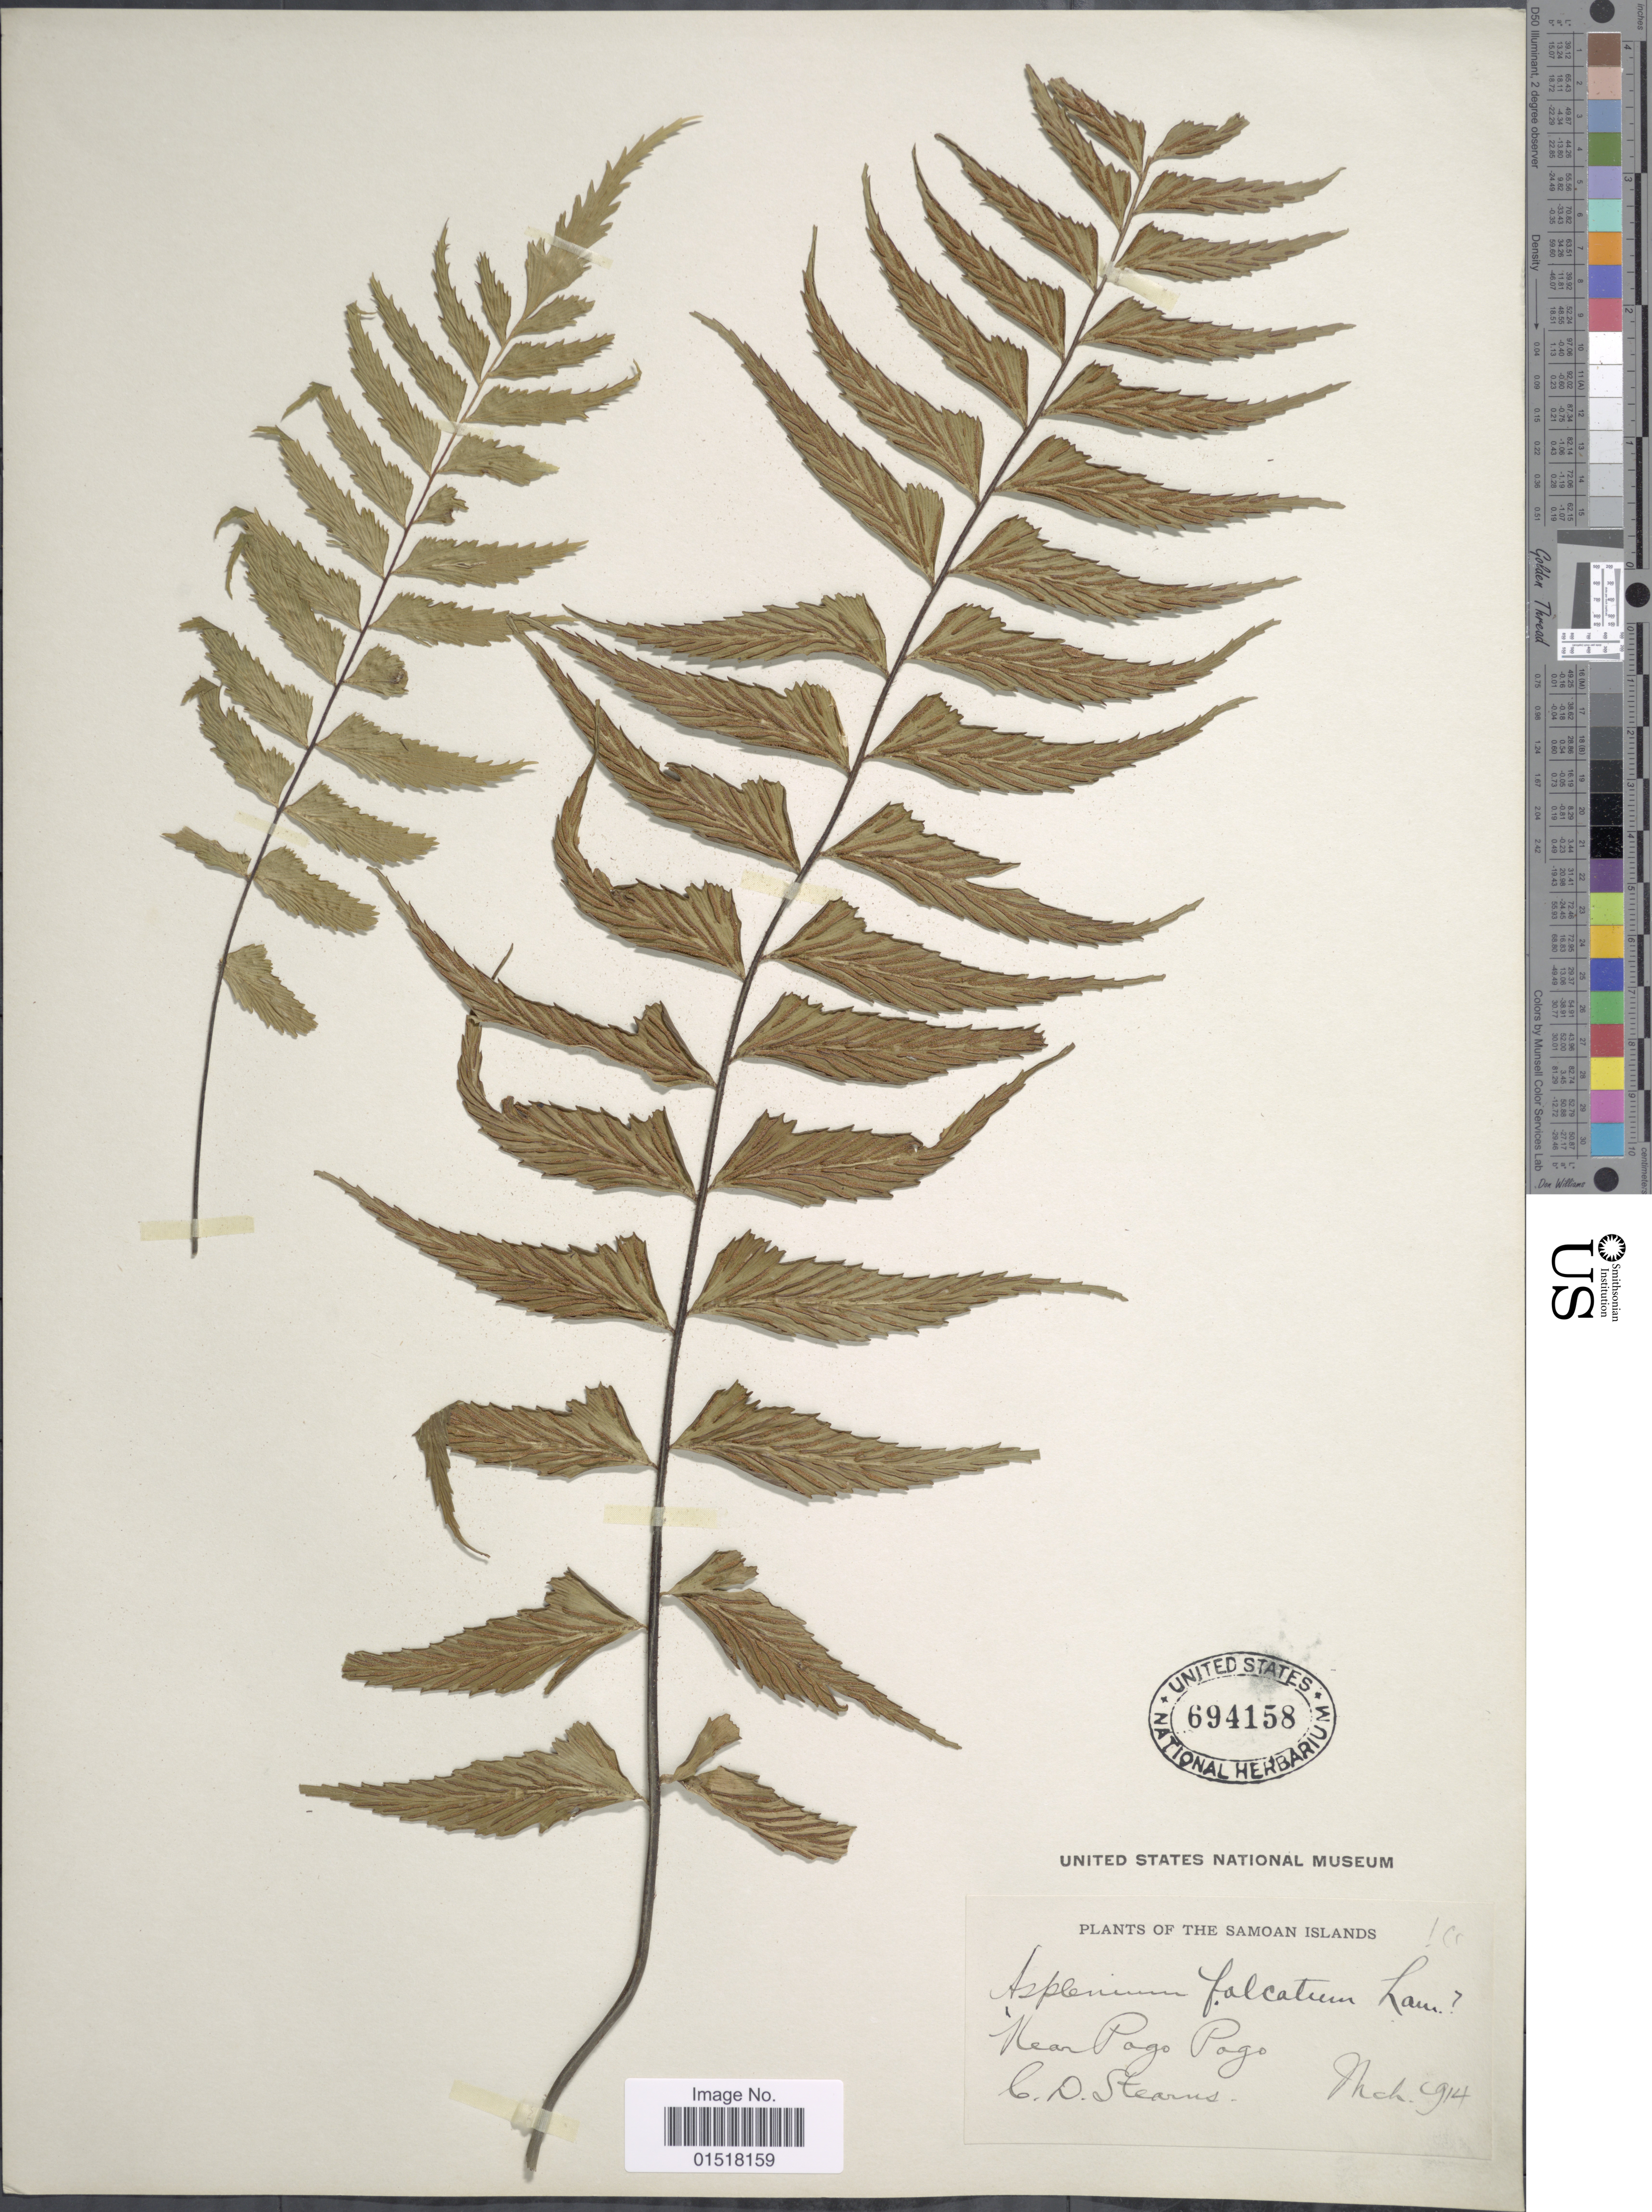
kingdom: Plantae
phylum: Tracheophyta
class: Polypodiopsida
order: Polypodiales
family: Aspleniaceae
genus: Asplenium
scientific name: Asplenium polyodon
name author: G. Forst.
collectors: C. Stearns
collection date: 1914-03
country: American Samoa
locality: Samoan Islands. Near Pago Pago.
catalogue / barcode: US 694158